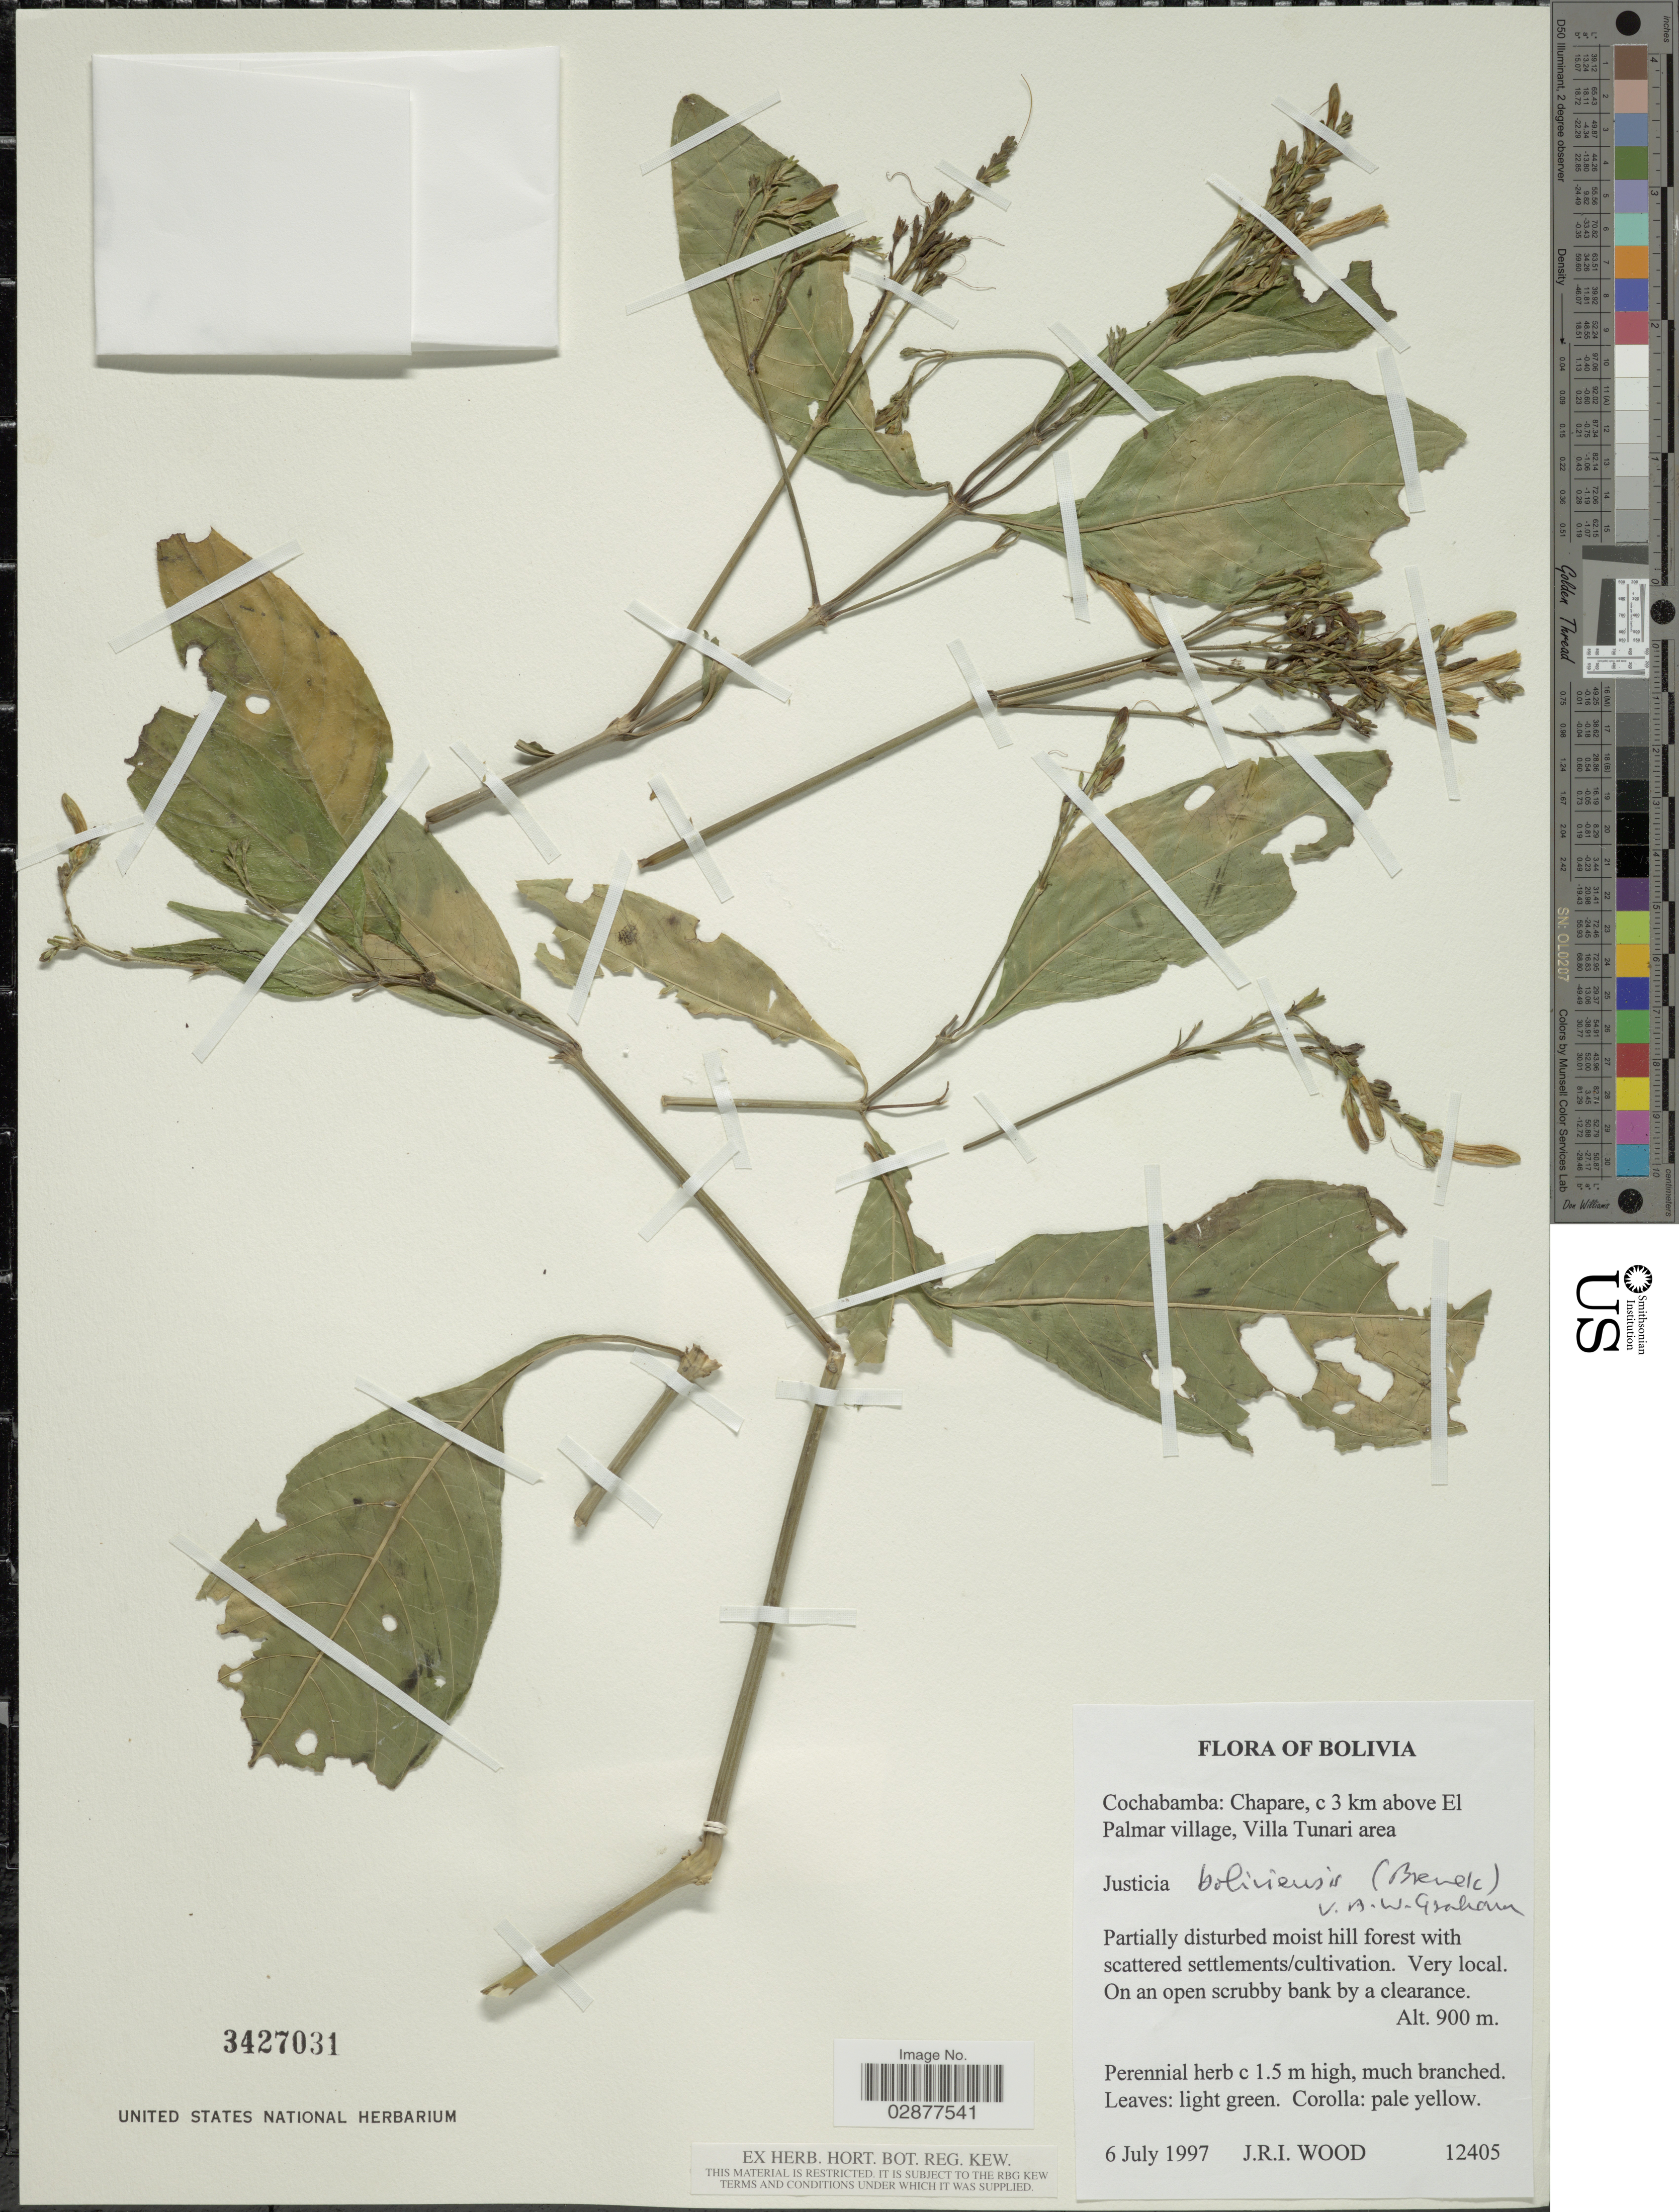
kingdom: Plantae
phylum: Tracheophyta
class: Magnoliopsida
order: Lamiales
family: Acanthaceae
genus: Justicia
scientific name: Justicia boliviensis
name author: (Bremek.) V.A.W. Graham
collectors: J. R. I. Wood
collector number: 12405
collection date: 1997-07-06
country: Bolivia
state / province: Cochabamba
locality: Chapare, c 3 km above El Palmar village, Villa Tunari area.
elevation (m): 900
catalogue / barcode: US 3427031